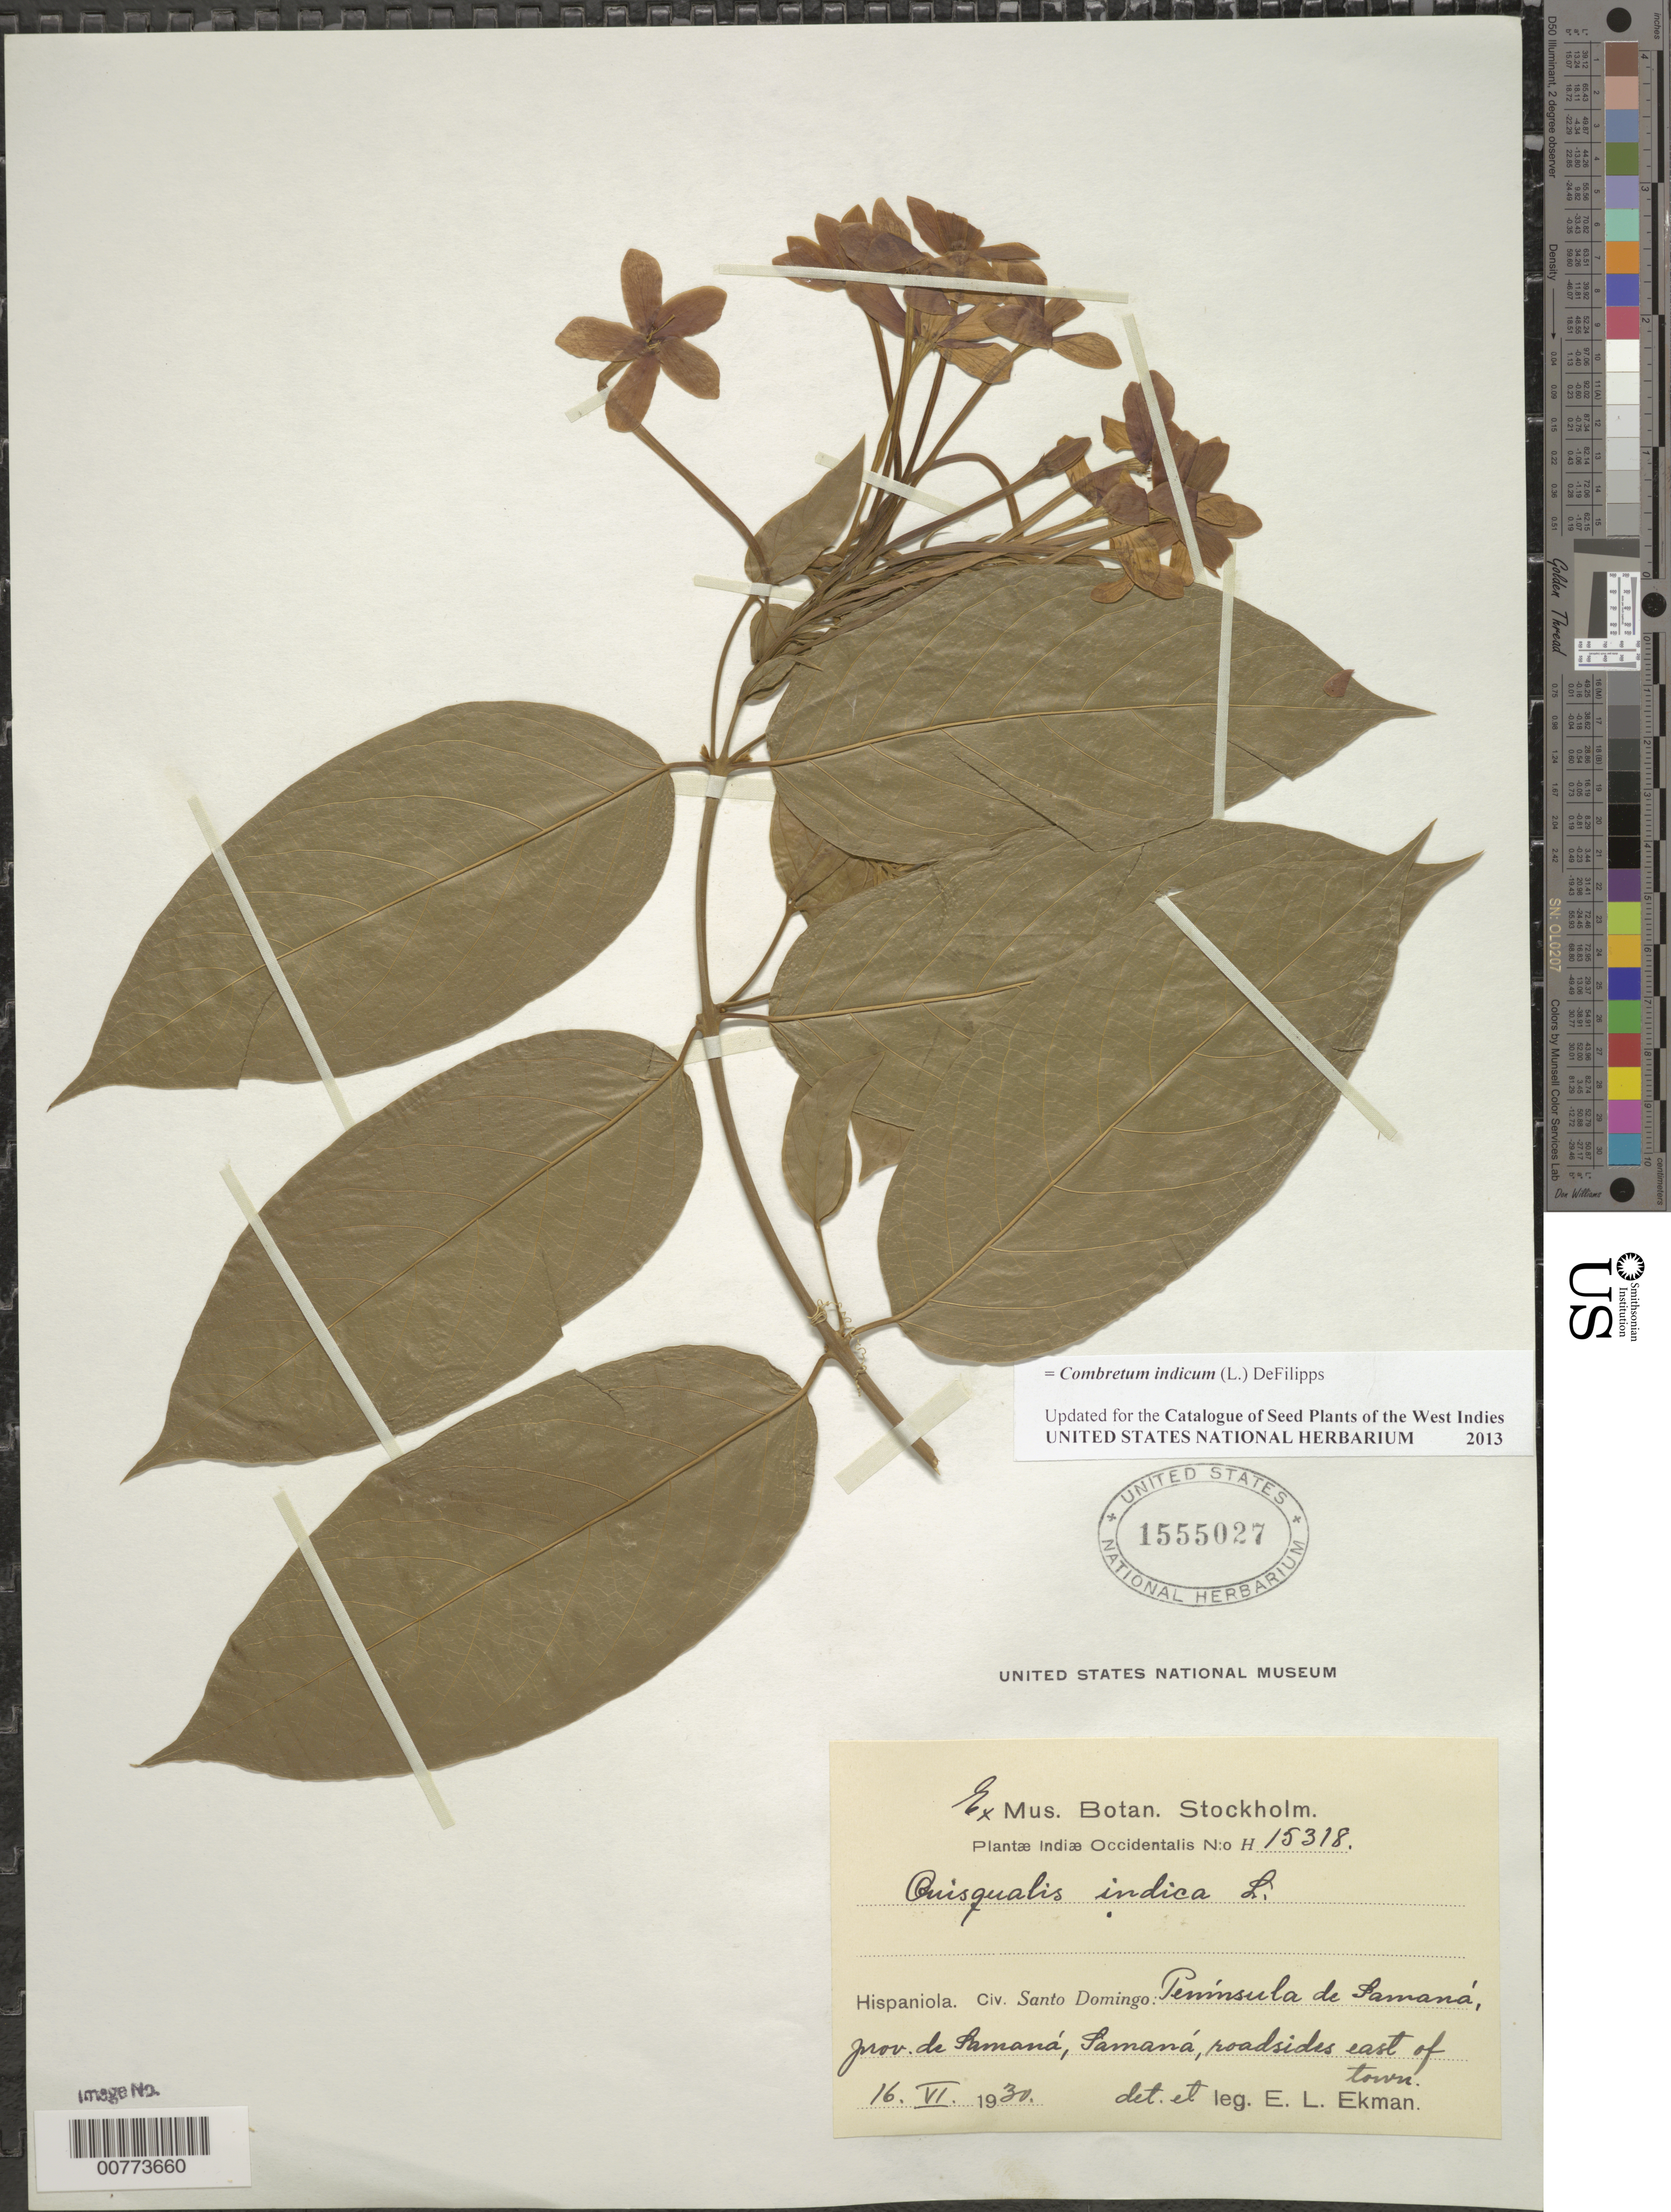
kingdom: Plantae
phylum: Tracheophyta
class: Magnoliopsida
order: Myrtales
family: Combretaceae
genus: Combretum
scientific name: Combretum indicum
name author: (L.) DeFilipps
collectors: E. L. Ekman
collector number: H 15318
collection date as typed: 16 Jun 1930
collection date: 1930-06-16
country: Dominican Republic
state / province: Samana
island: Hispaniola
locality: Peninsula of Samaná, east of town.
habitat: Roadside.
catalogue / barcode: US 1555027